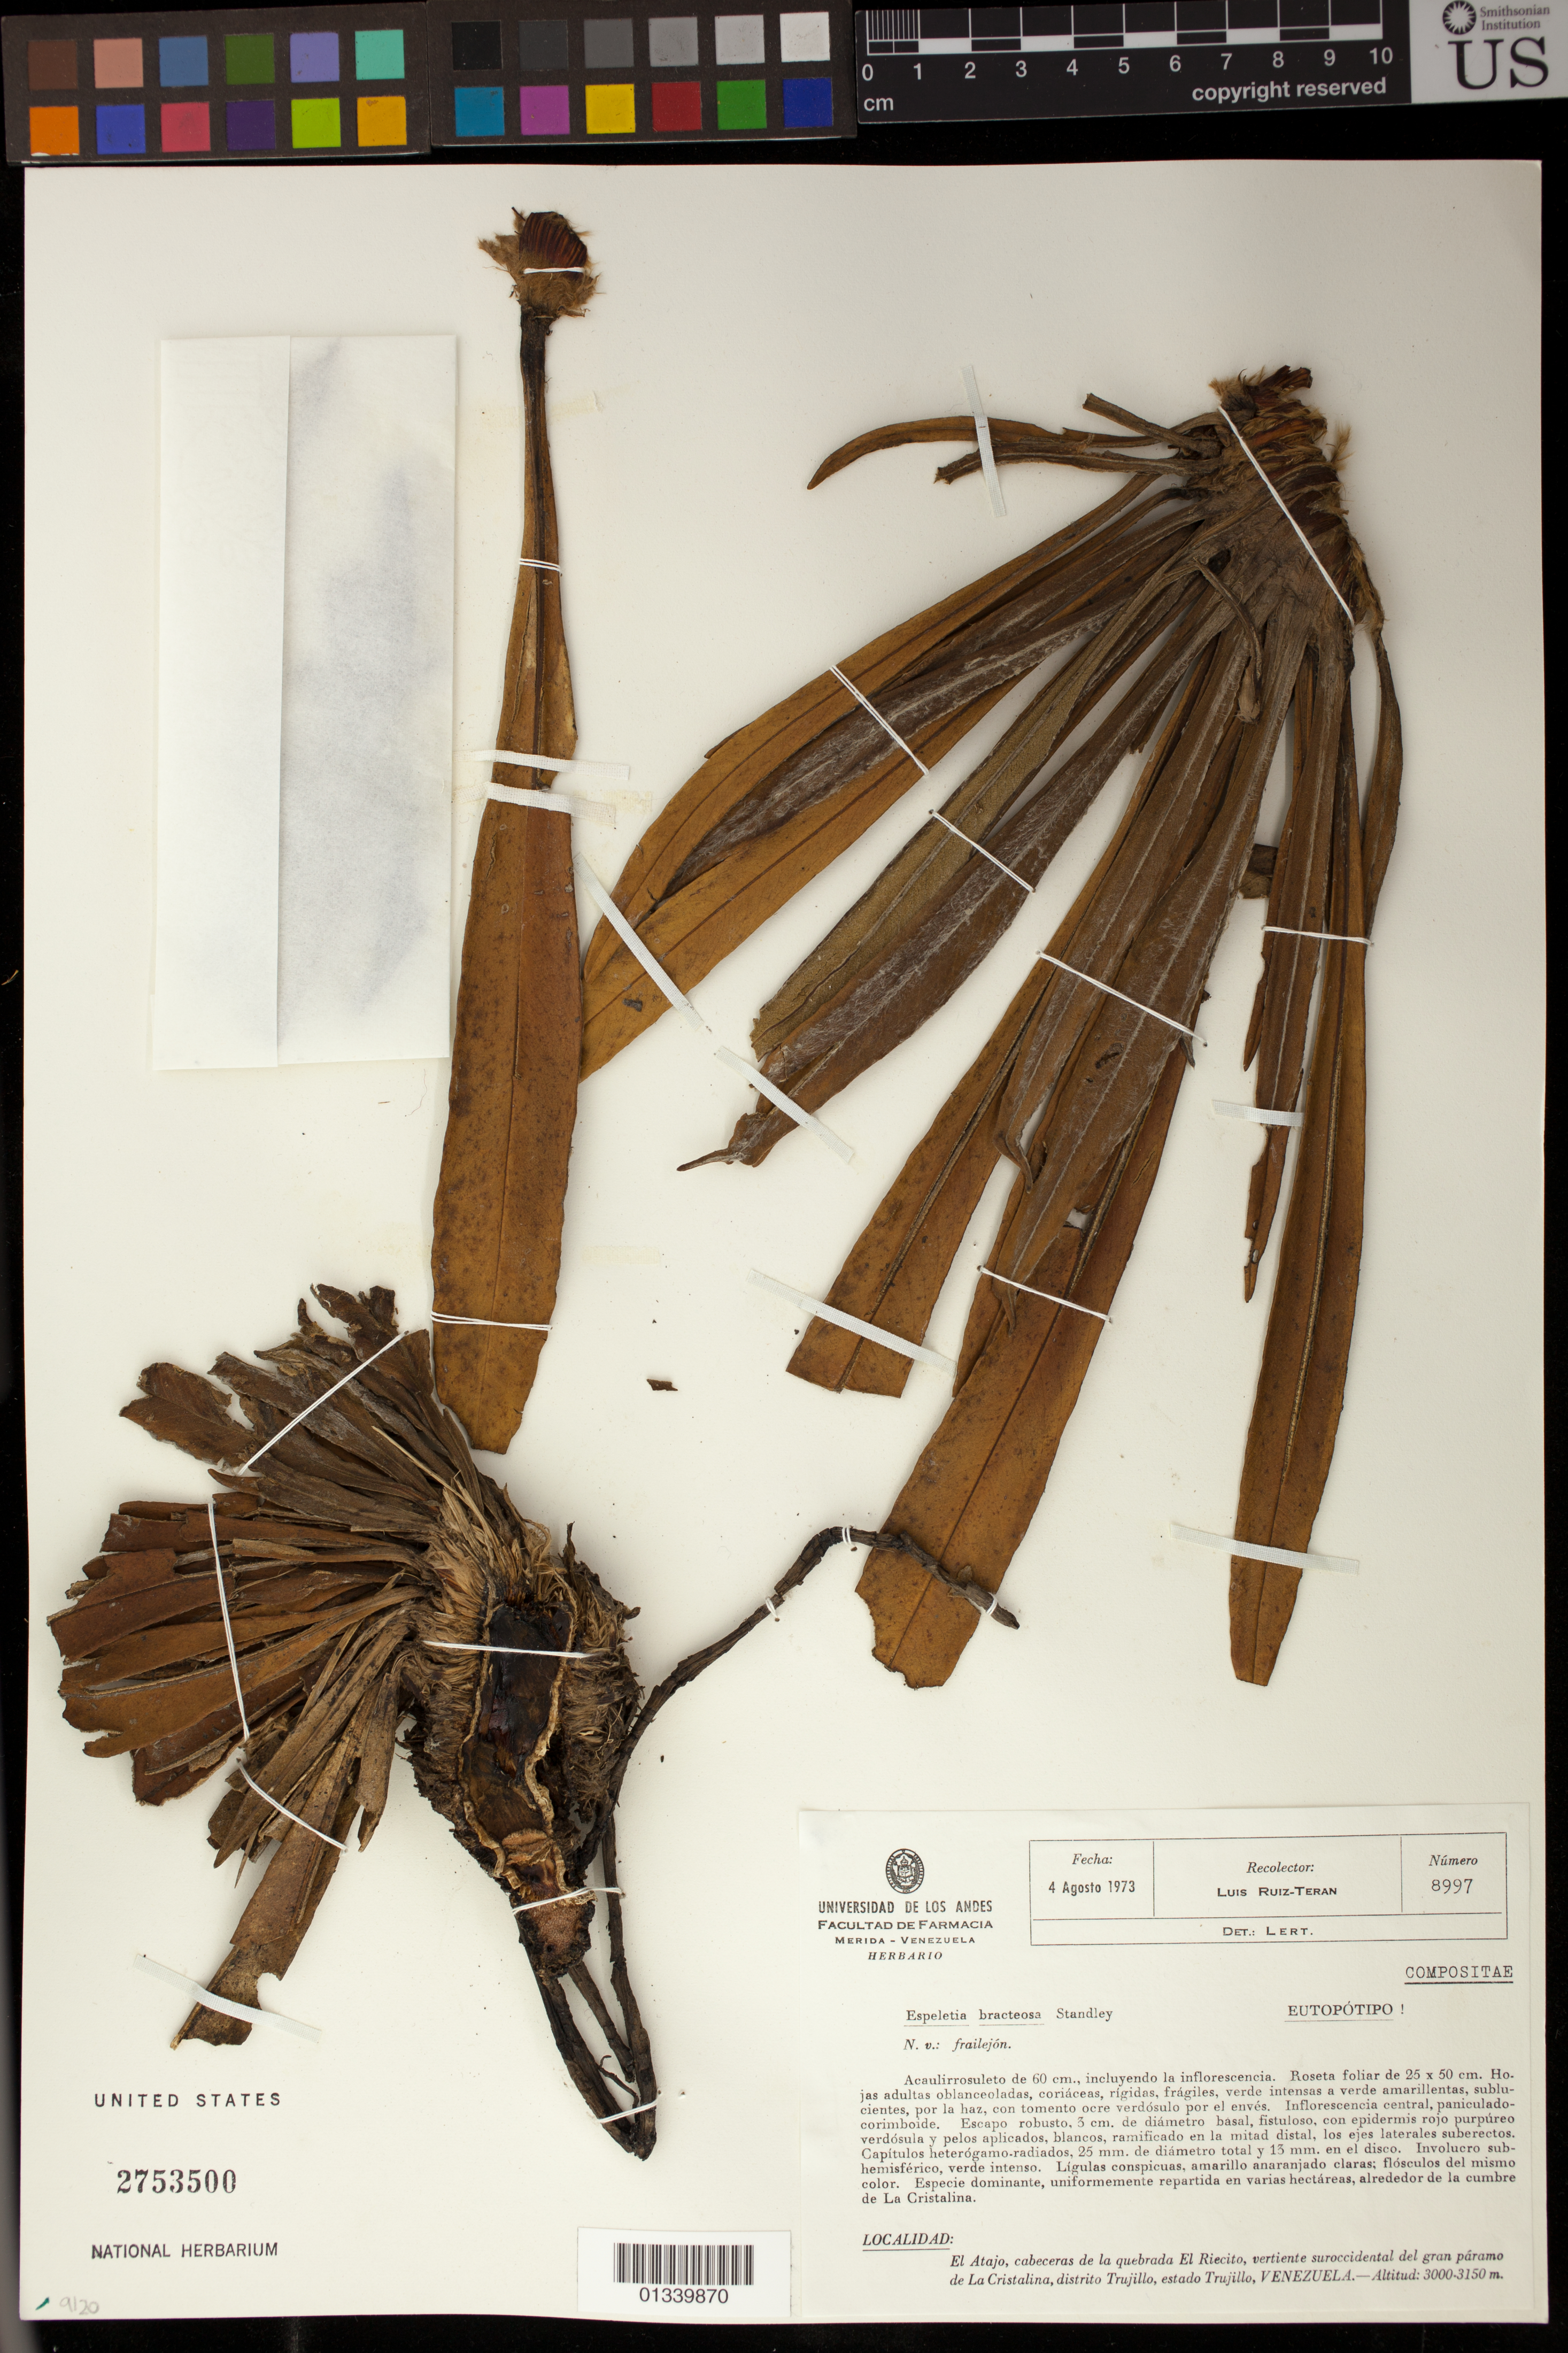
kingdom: Plantae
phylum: Tracheophyta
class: Magnoliopsida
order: Asterales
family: Asteraceae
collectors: L. E. Ruíz-Terán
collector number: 8991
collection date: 1973-08-04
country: Venezuela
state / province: Trujillo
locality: El Atajo, cabeceras de la quebrada El Riecito, vertiente suboccidental del fran paramo de La Cristalina.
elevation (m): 3000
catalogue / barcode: US 2753500